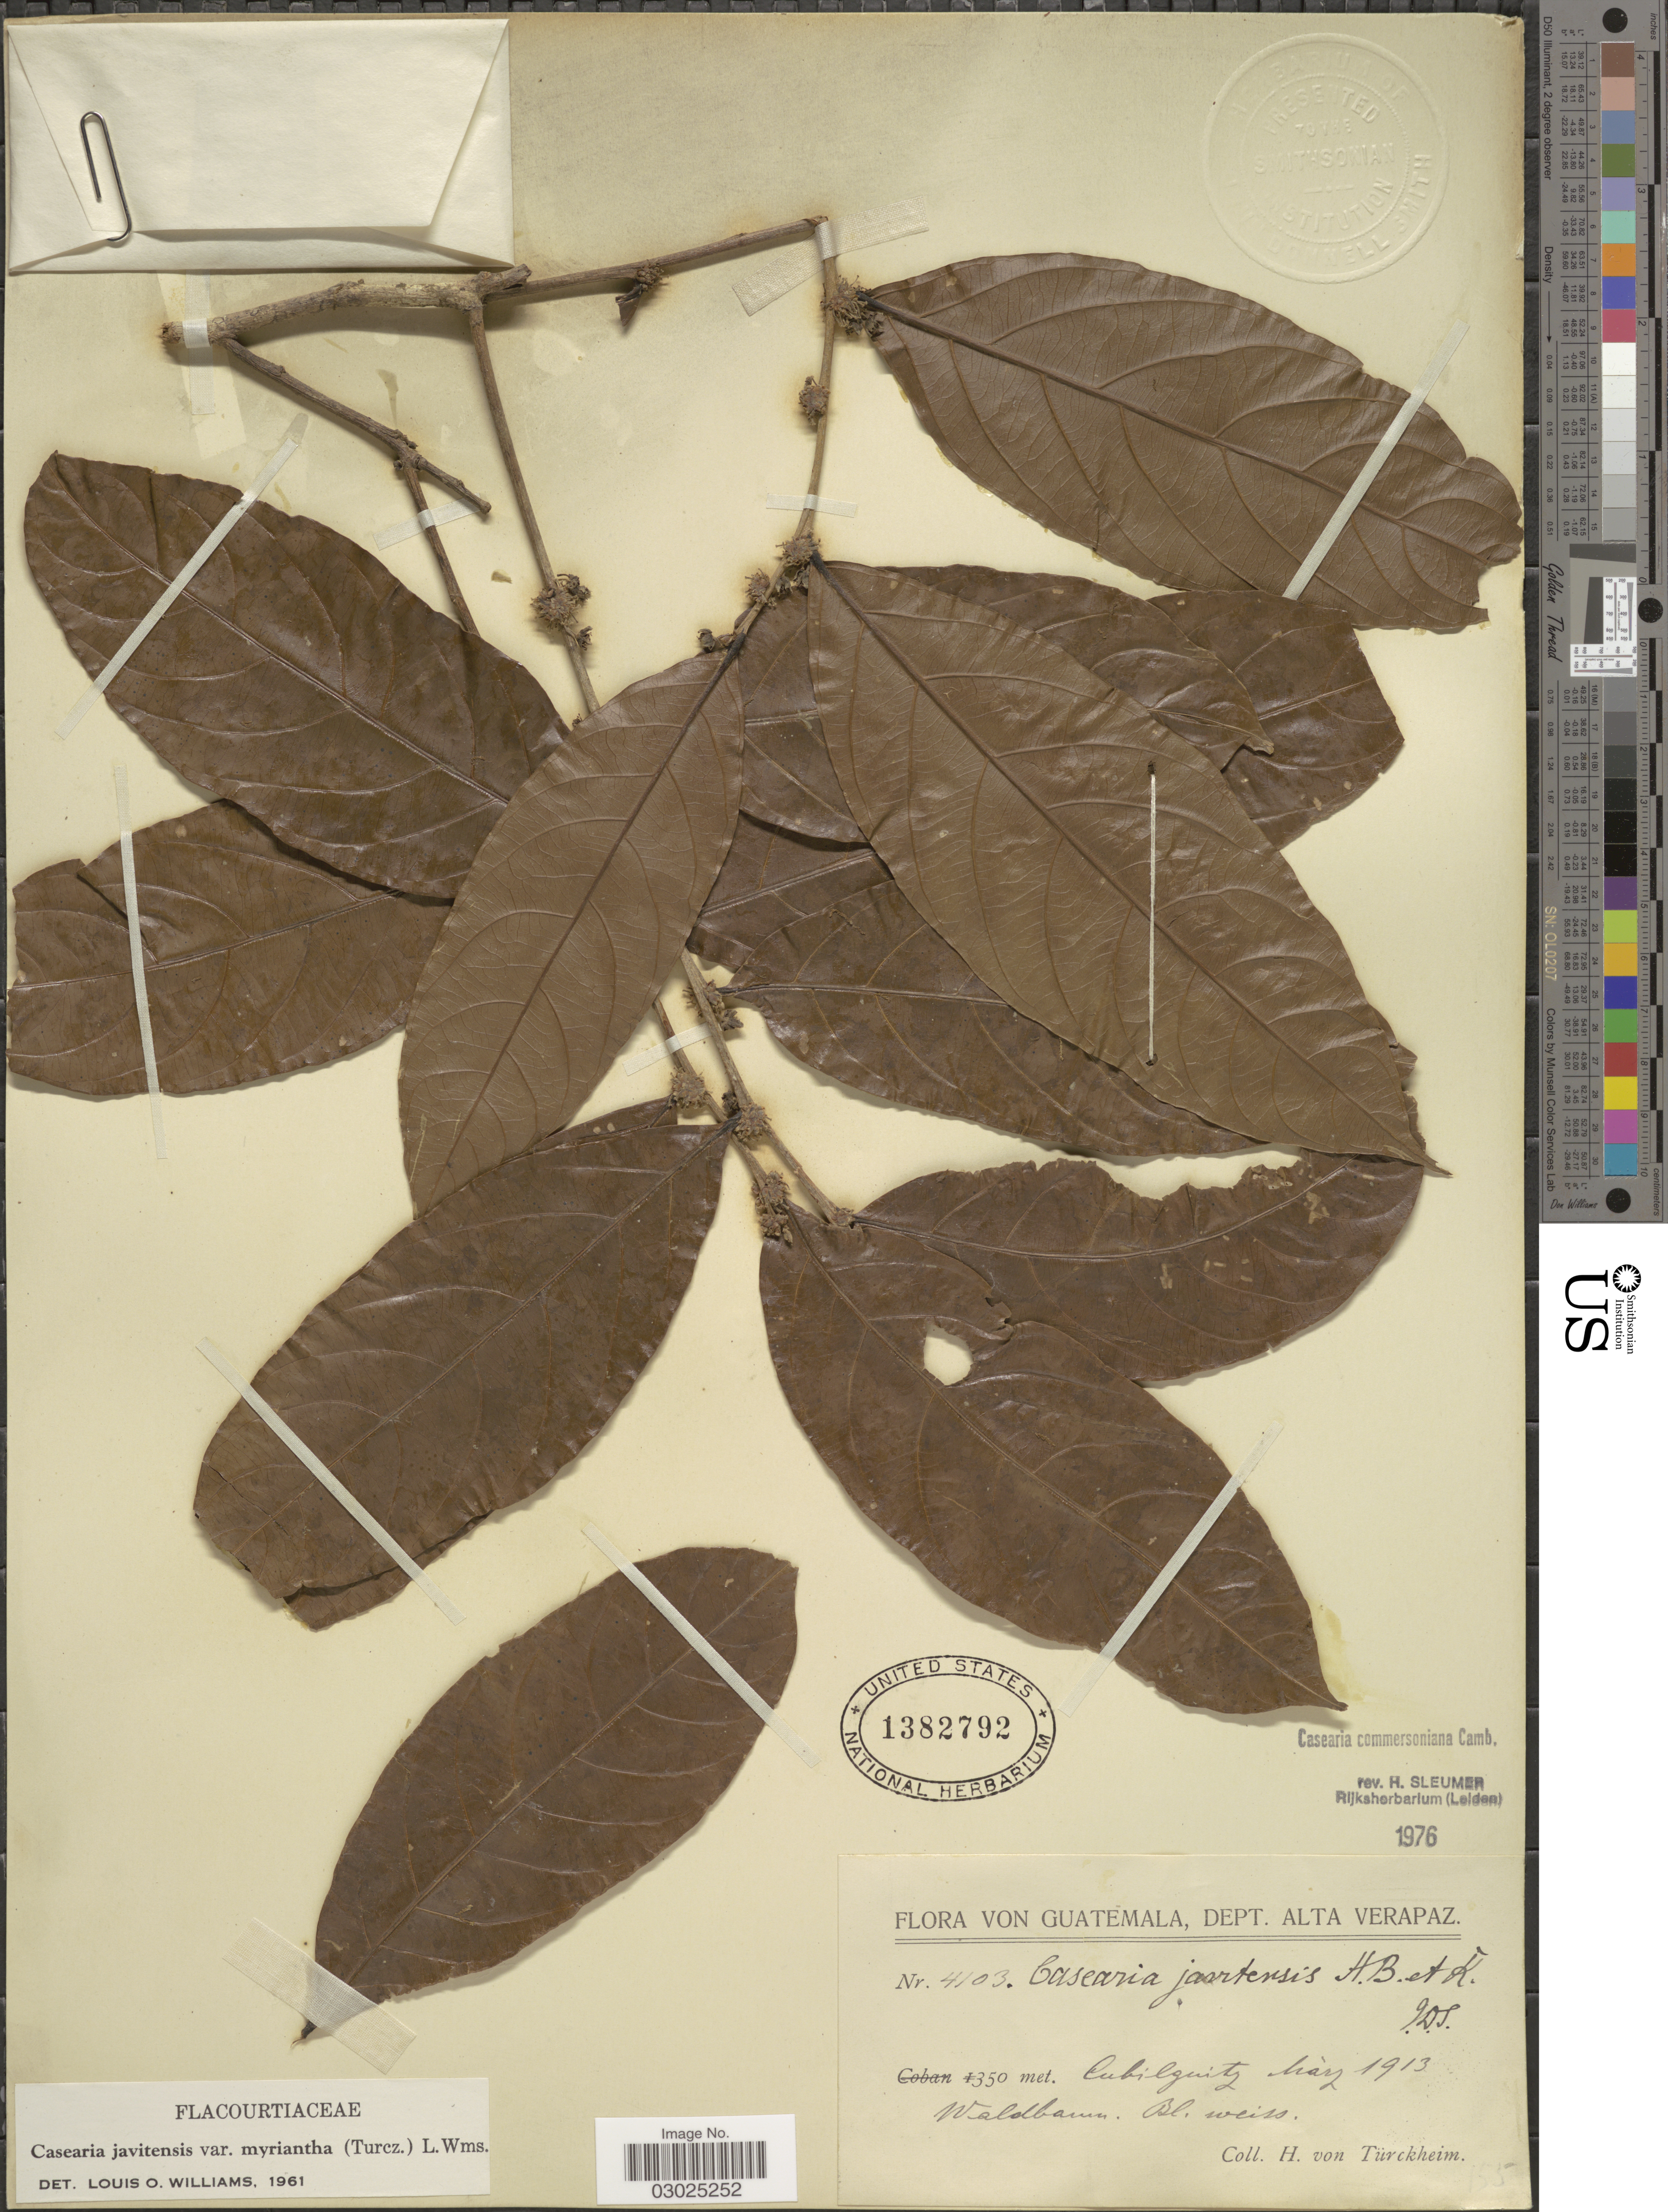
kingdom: Plantae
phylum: Tracheophyta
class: Magnoliopsida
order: Malpighiales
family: Salicaceae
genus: Piparea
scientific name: Piparea dentata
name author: Aubl.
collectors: H. von Türckheim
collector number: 4103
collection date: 1913-03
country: Guatemala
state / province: Alta Verapaz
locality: Dept. Alta Verapaz. Cubilquitz.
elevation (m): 350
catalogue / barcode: US 1382792